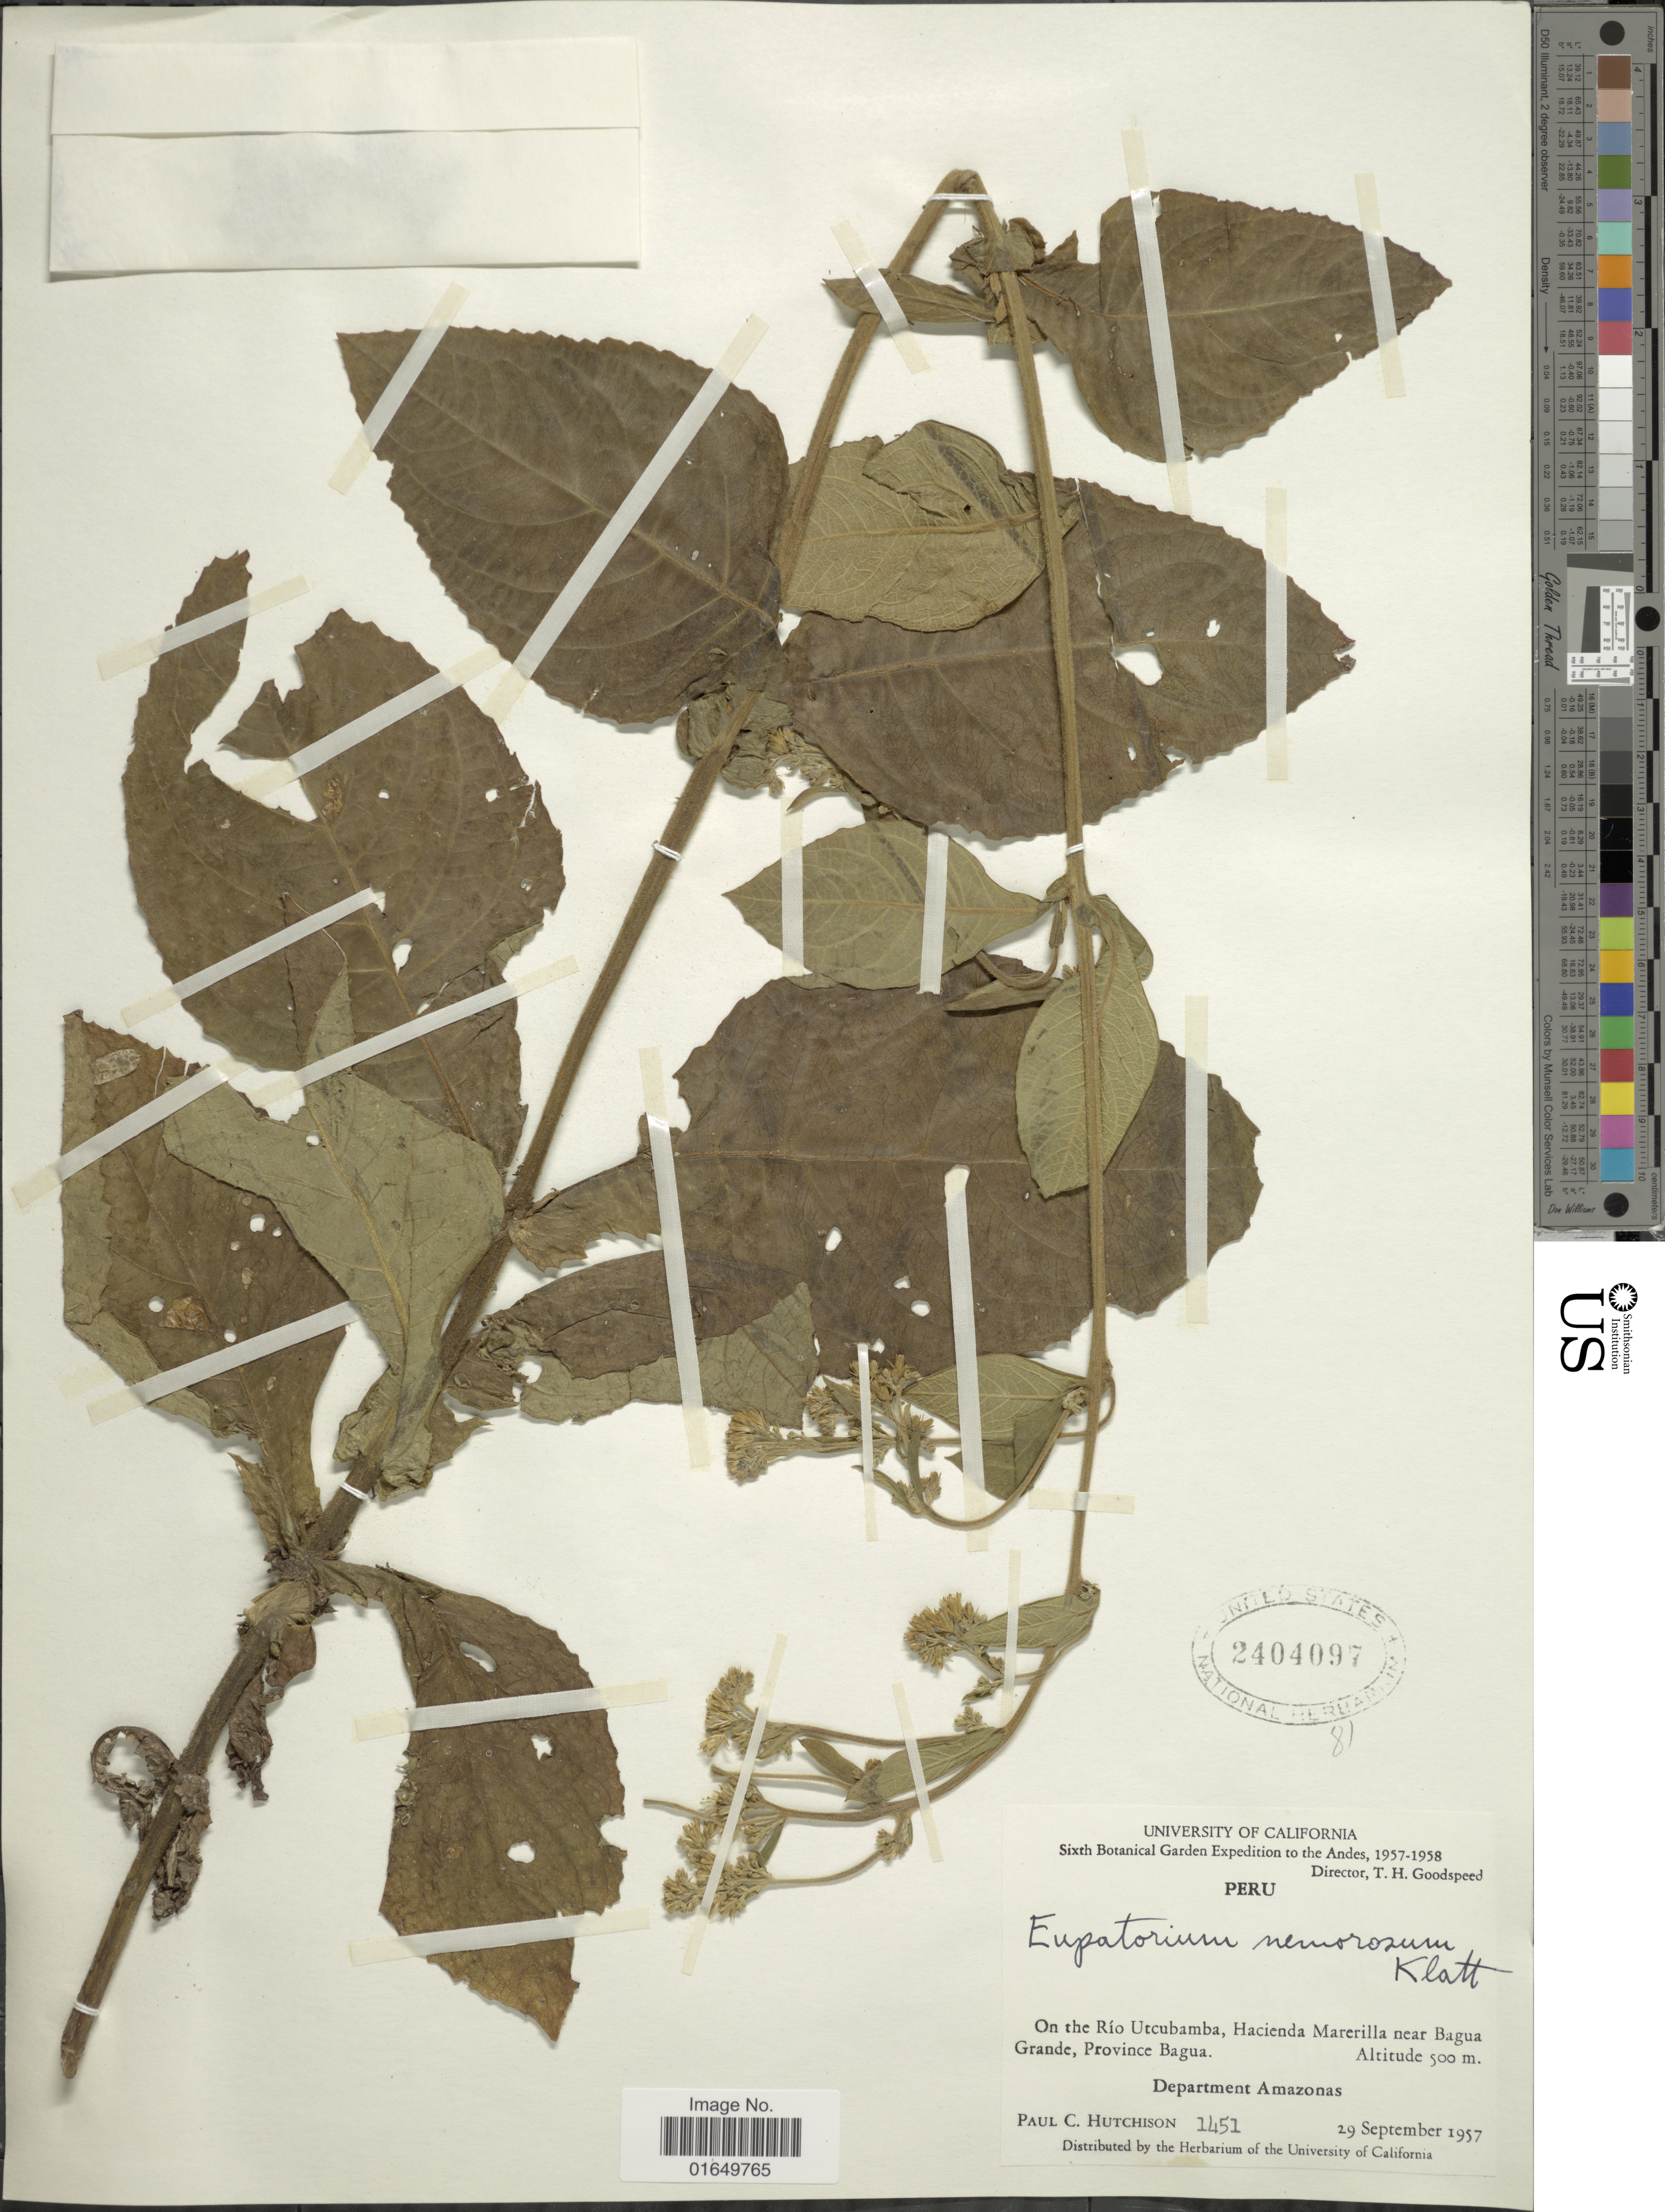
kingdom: Plantae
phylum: Tracheophyta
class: Magnoliopsida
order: Asterales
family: Asteraceae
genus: Polyanthina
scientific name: Polyanthina nemorosa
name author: (Klatt) R.M. King & H. Rob.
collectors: P. C. Hutchison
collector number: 1451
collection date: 1957-09-29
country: Peru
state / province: Amazonas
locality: Andes. On the Río Utcubamba, Hacienda Marerilla near Bagua Grande, Province Bagua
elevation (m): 500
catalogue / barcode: US 2404097